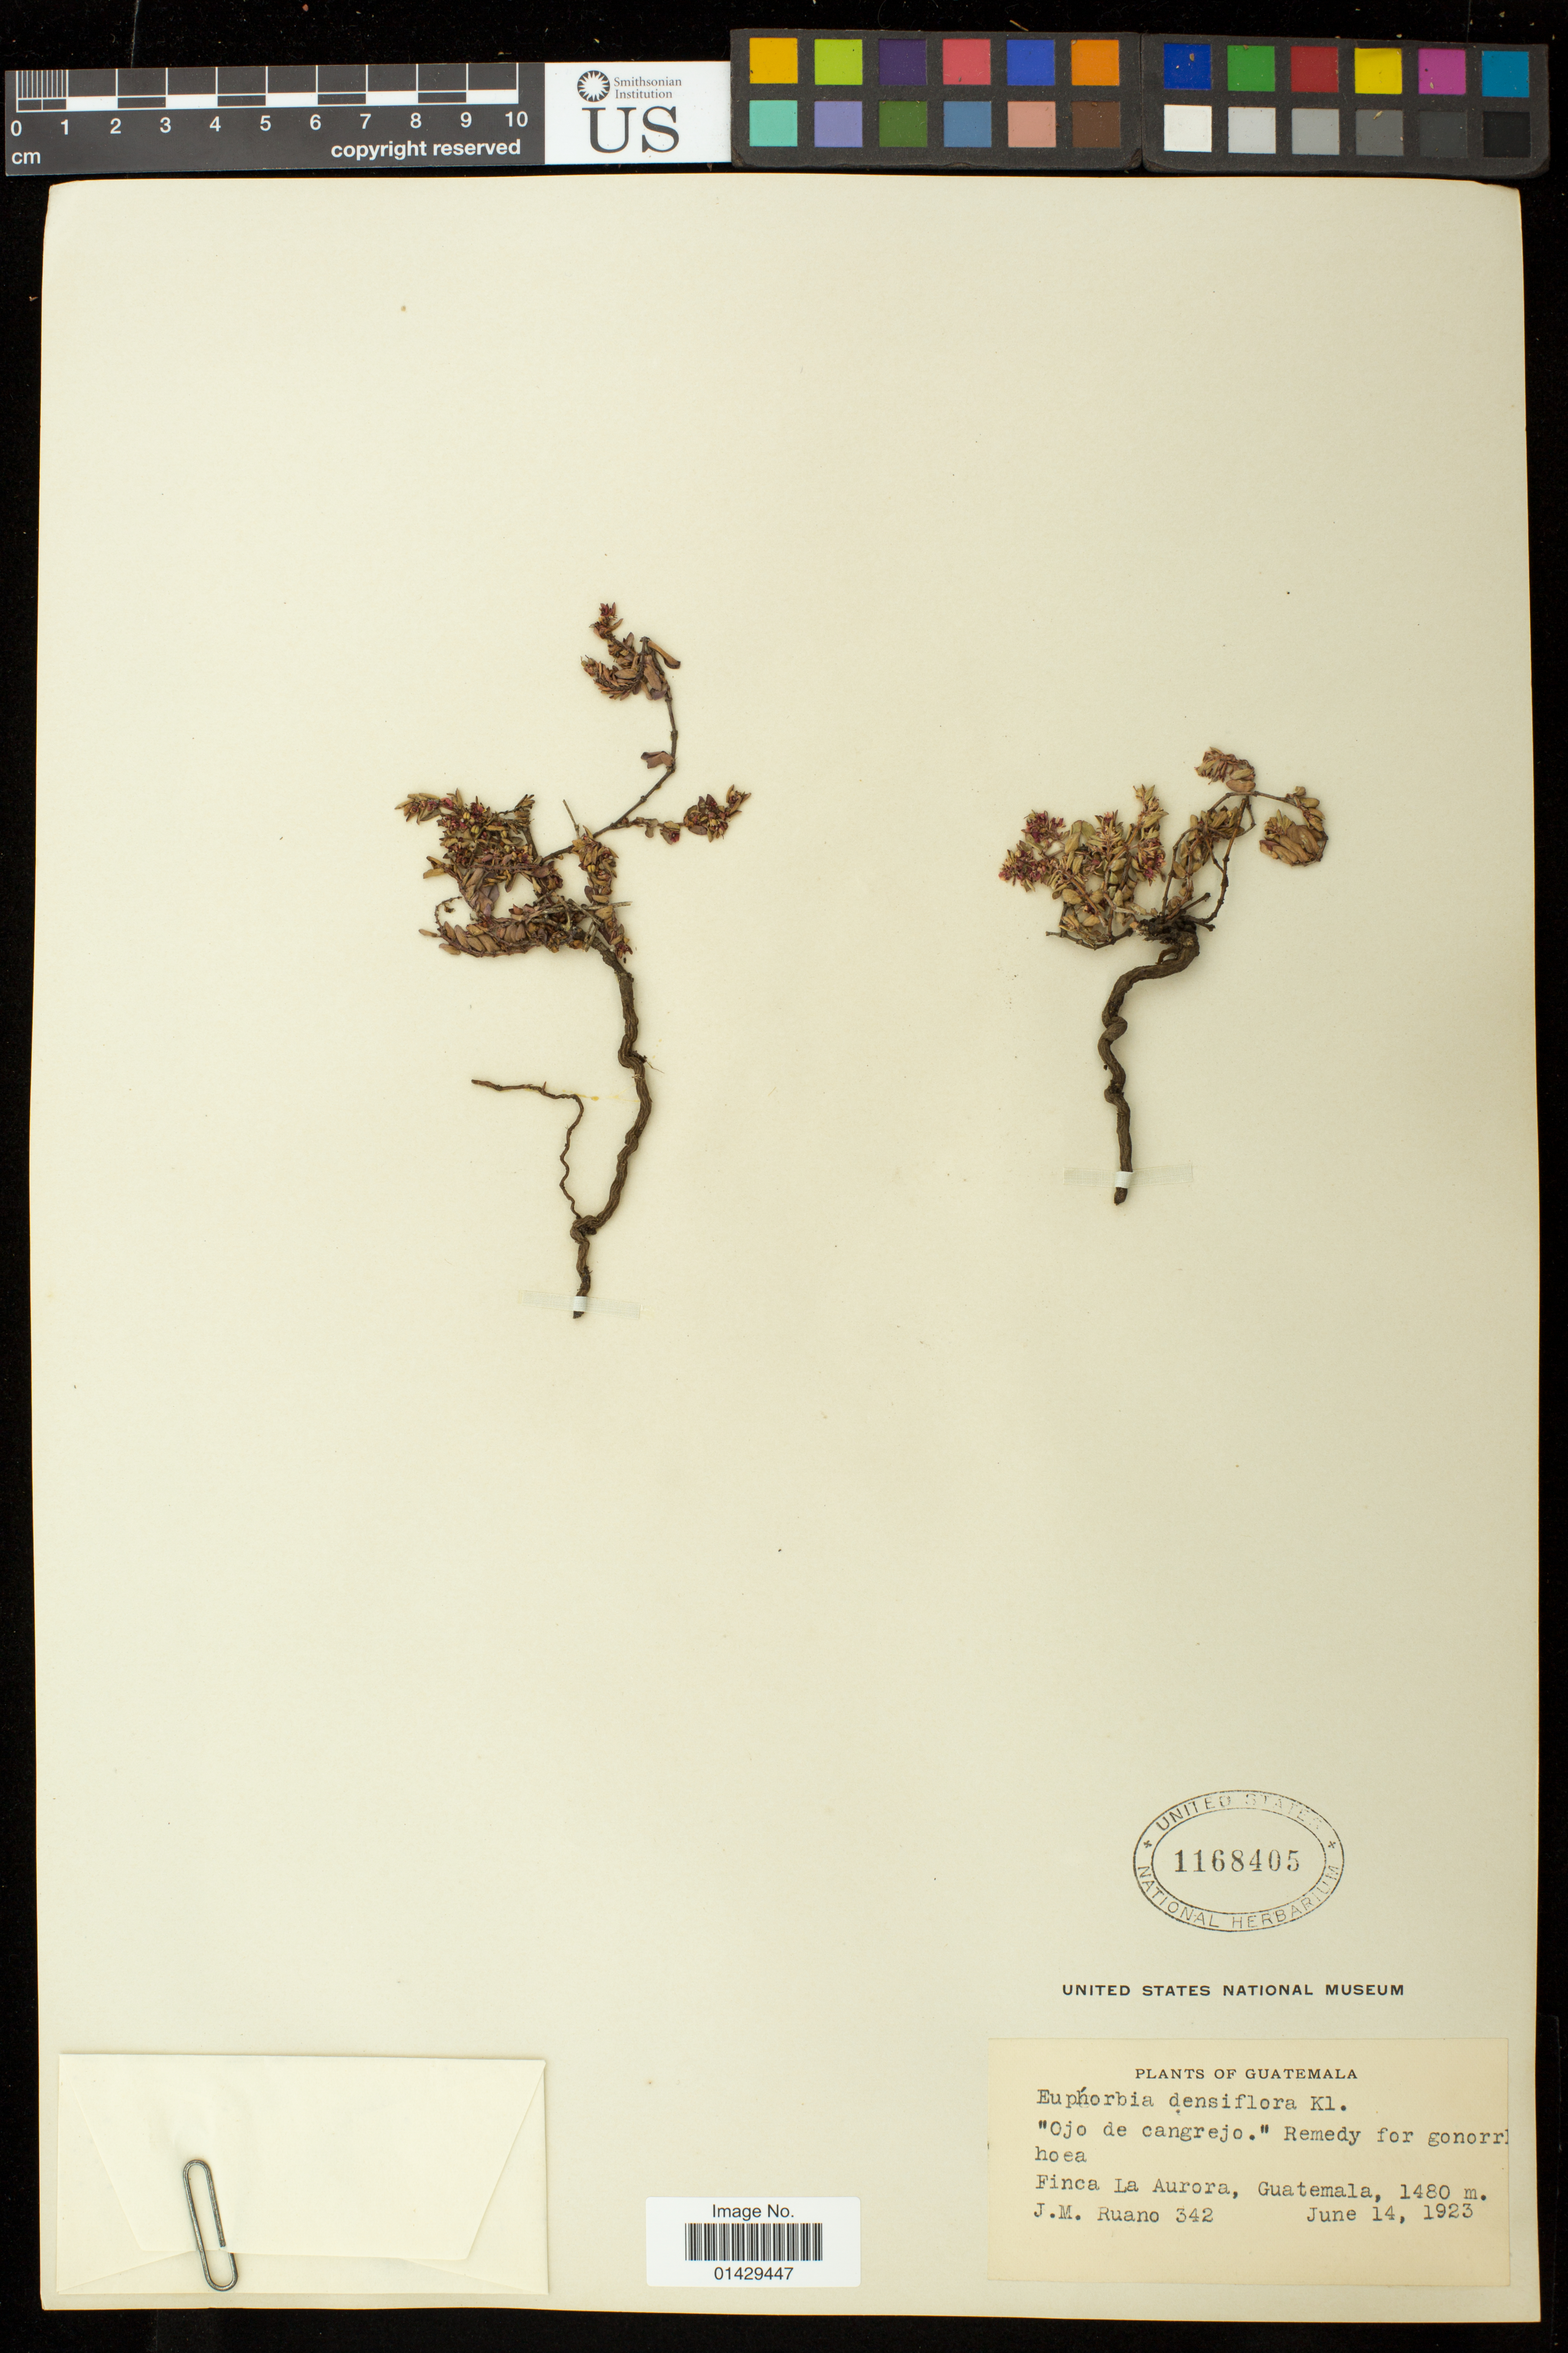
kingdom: Plantae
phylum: Tracheophyta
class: Magnoliopsida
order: Malpighiales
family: Euphorbiaceae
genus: Euphorbia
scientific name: Euphorbia densiflora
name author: (Klotzsch & Garcke) Klotzsch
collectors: J. Ruano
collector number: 342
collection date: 1923-06-14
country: Guatemala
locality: Finca La Aurora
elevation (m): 1480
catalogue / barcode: US 1168405